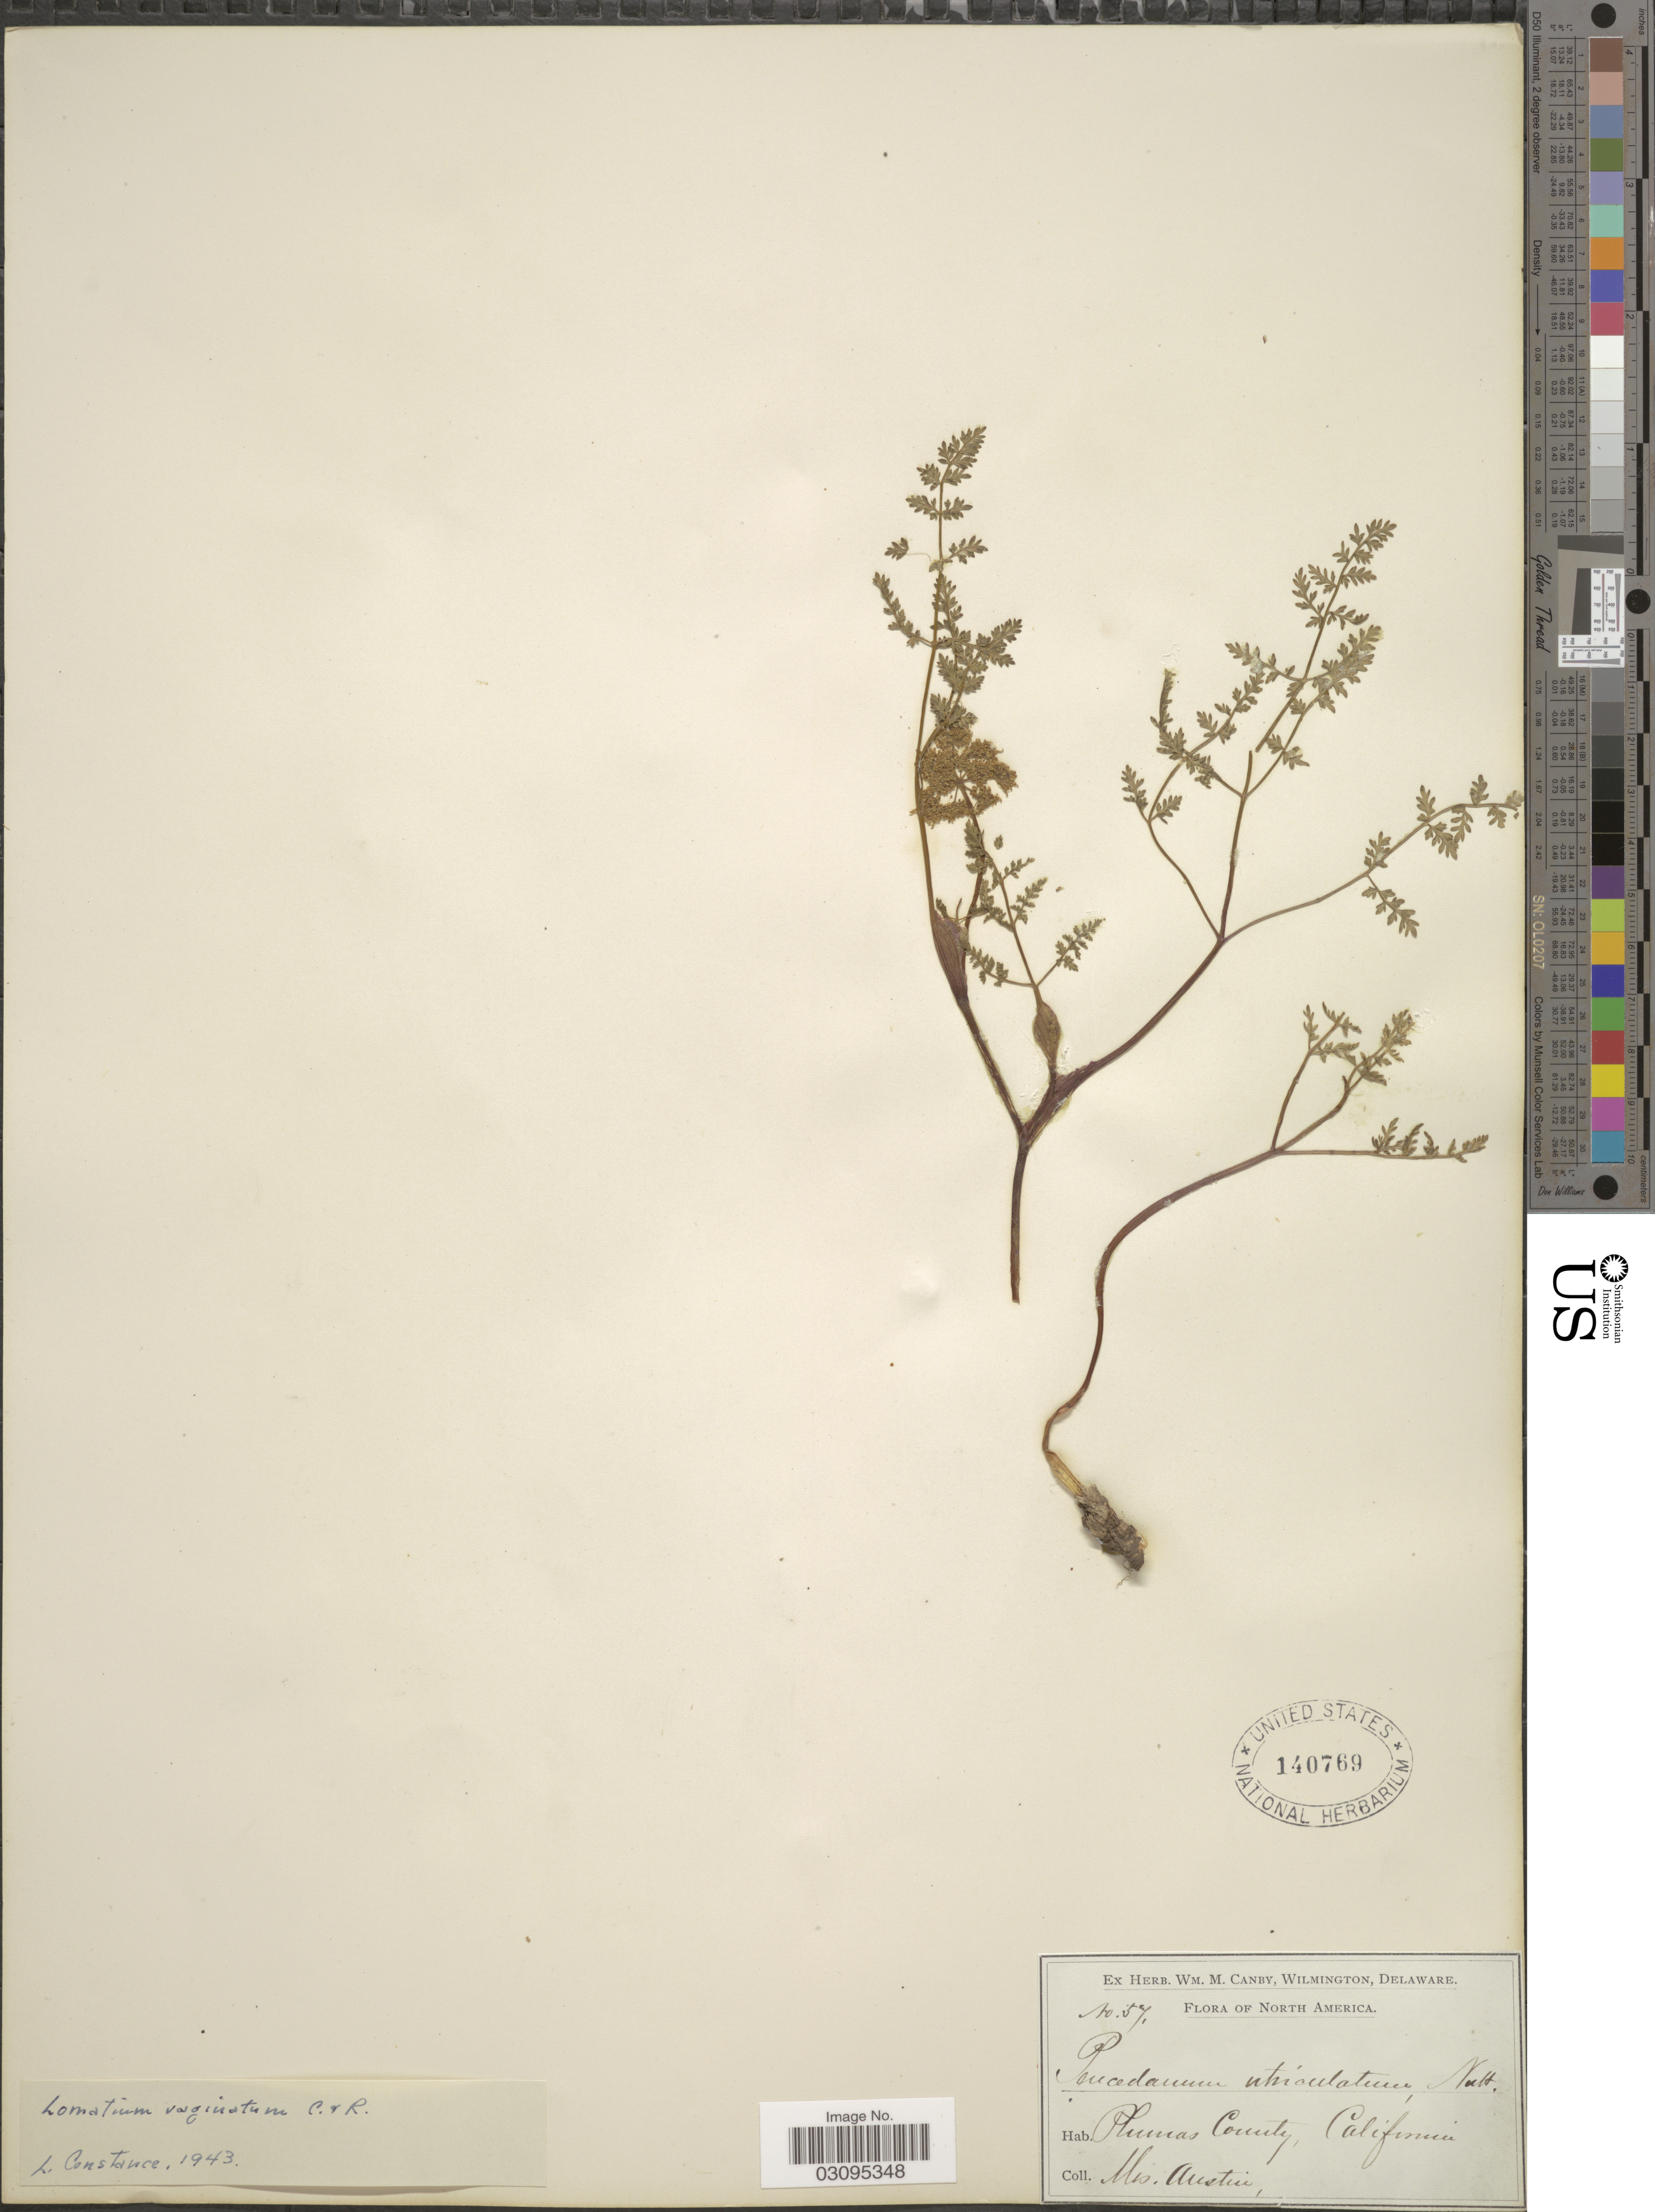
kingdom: Plantae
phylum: Tracheophyta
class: Magnoliopsida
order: Apiales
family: Apiaceae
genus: Lomatium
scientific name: Lomatium vaginatum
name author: J.M. Coult. & Rose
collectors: Austin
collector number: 57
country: United States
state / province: California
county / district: Plumas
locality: Plumas County, California.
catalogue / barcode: US 140769